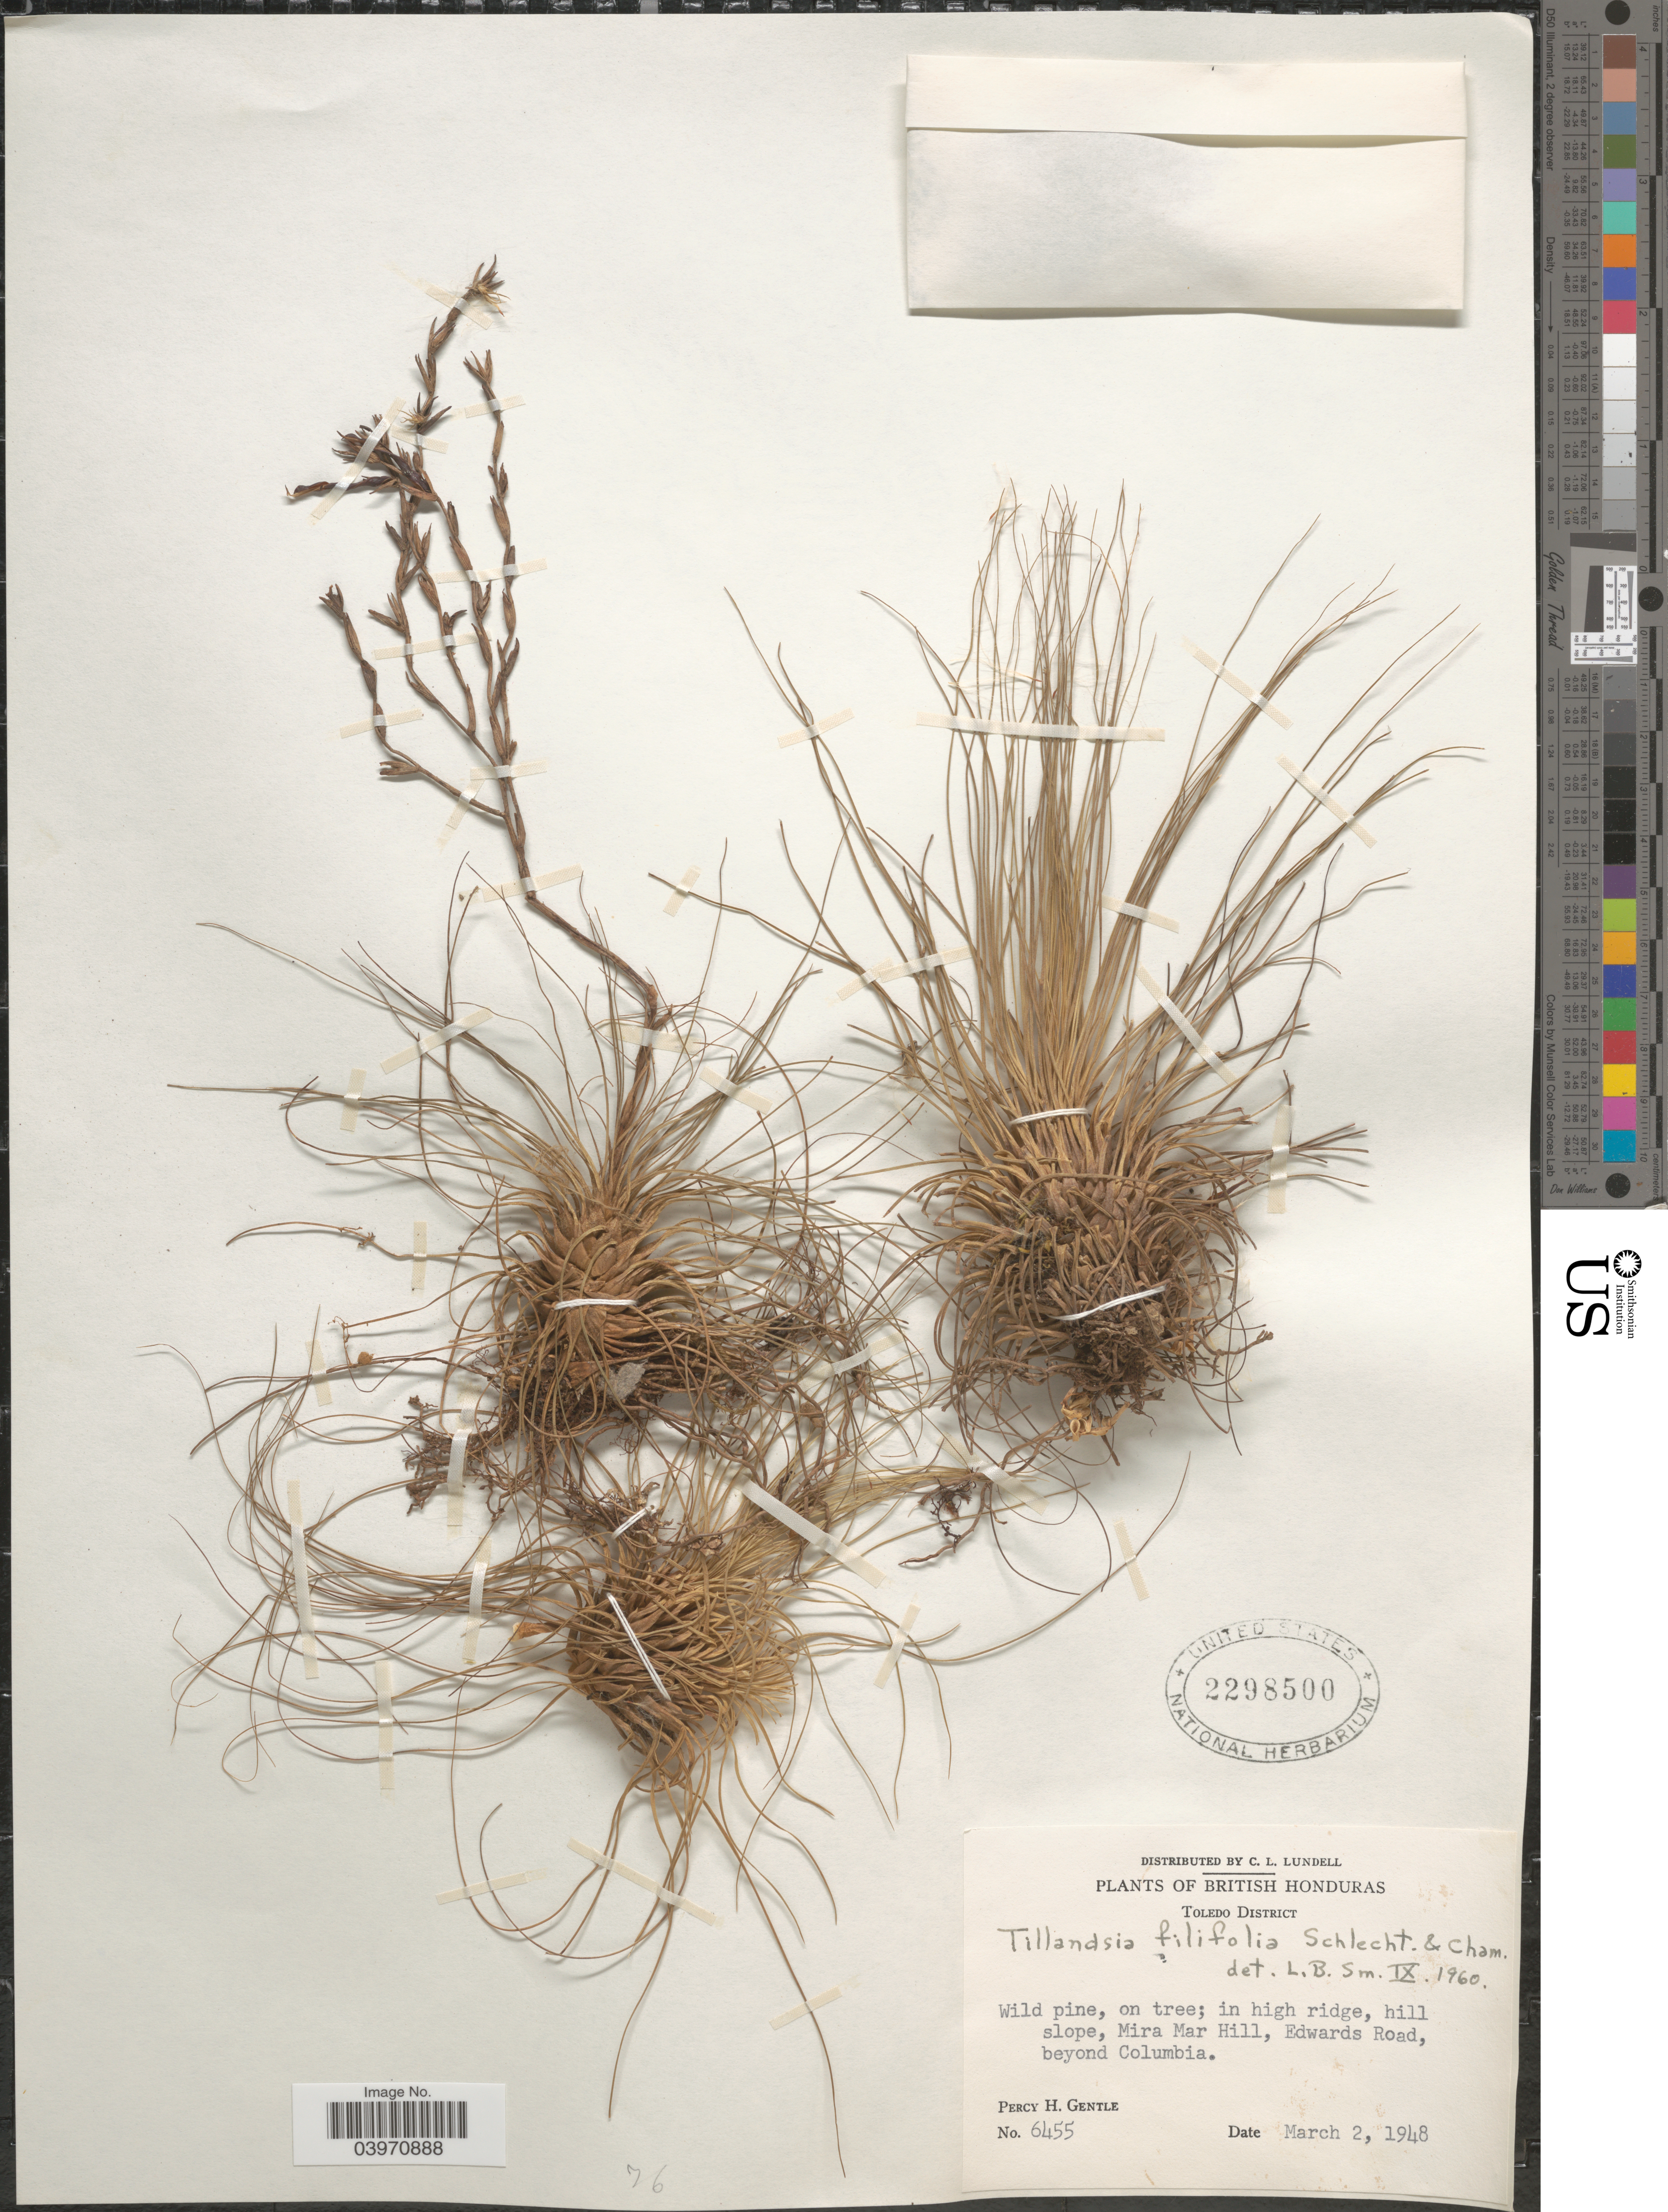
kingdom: Plantae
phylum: Tracheophyta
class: Liliopsida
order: Poales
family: Bromeliaceae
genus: Tillandsia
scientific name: Tillandsia filifolia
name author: Schltdl. & Cham.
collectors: P. H. Gentle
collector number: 6455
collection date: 1948-03-02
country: Belize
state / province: Toledo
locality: British Honduras. Toledo District. In high ridge, hill slope, Mira Mar Hill, Edwards Road, beyond Columbia.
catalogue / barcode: US 2298500